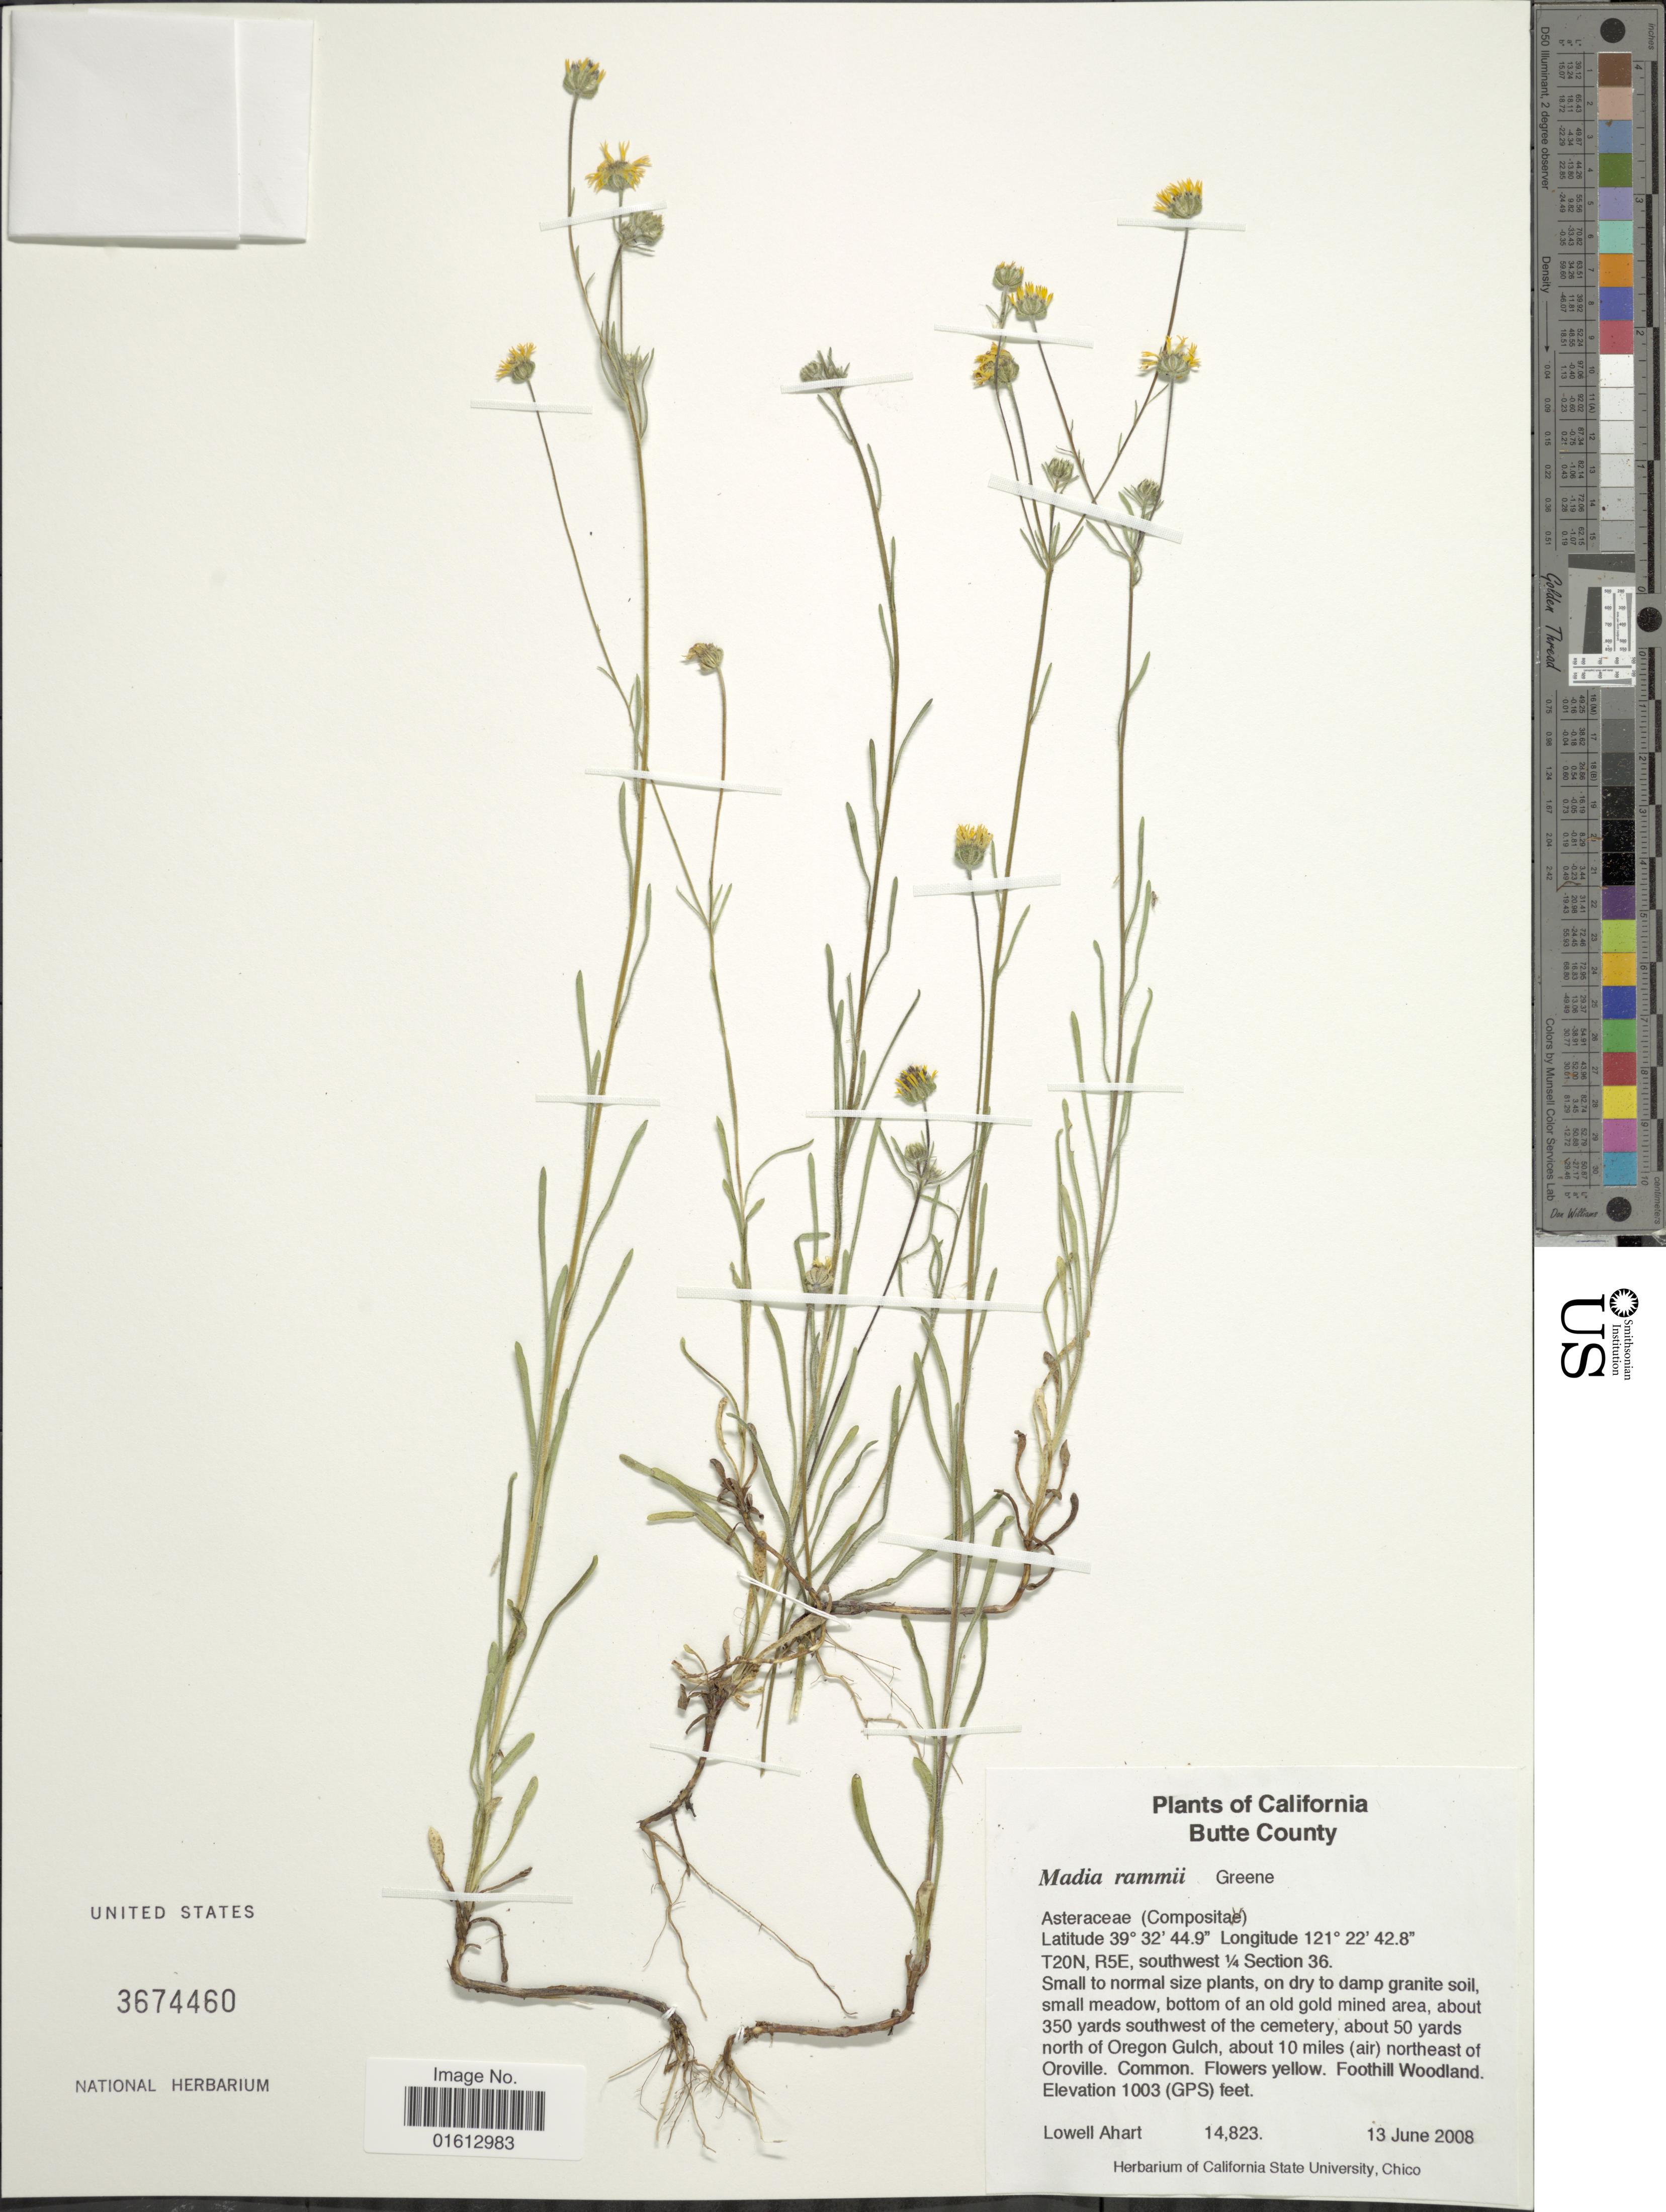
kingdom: Plantae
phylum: Tracheophyta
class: Magnoliopsida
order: Asterales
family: Asteraceae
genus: Madia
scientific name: Madia rammii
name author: Greene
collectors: L. Ahart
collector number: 14823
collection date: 2008-06-13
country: United States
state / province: California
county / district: Butte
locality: California, Butte County, T20N, R5E, southwest 1/4 Section 36. bottom of an old gold mined area, about 350 yards southwest of the cemetery, about 50 yards north of Oregon Gulch, about 10 miles (air) northeast of Oriville.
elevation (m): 306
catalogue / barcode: US 3674460